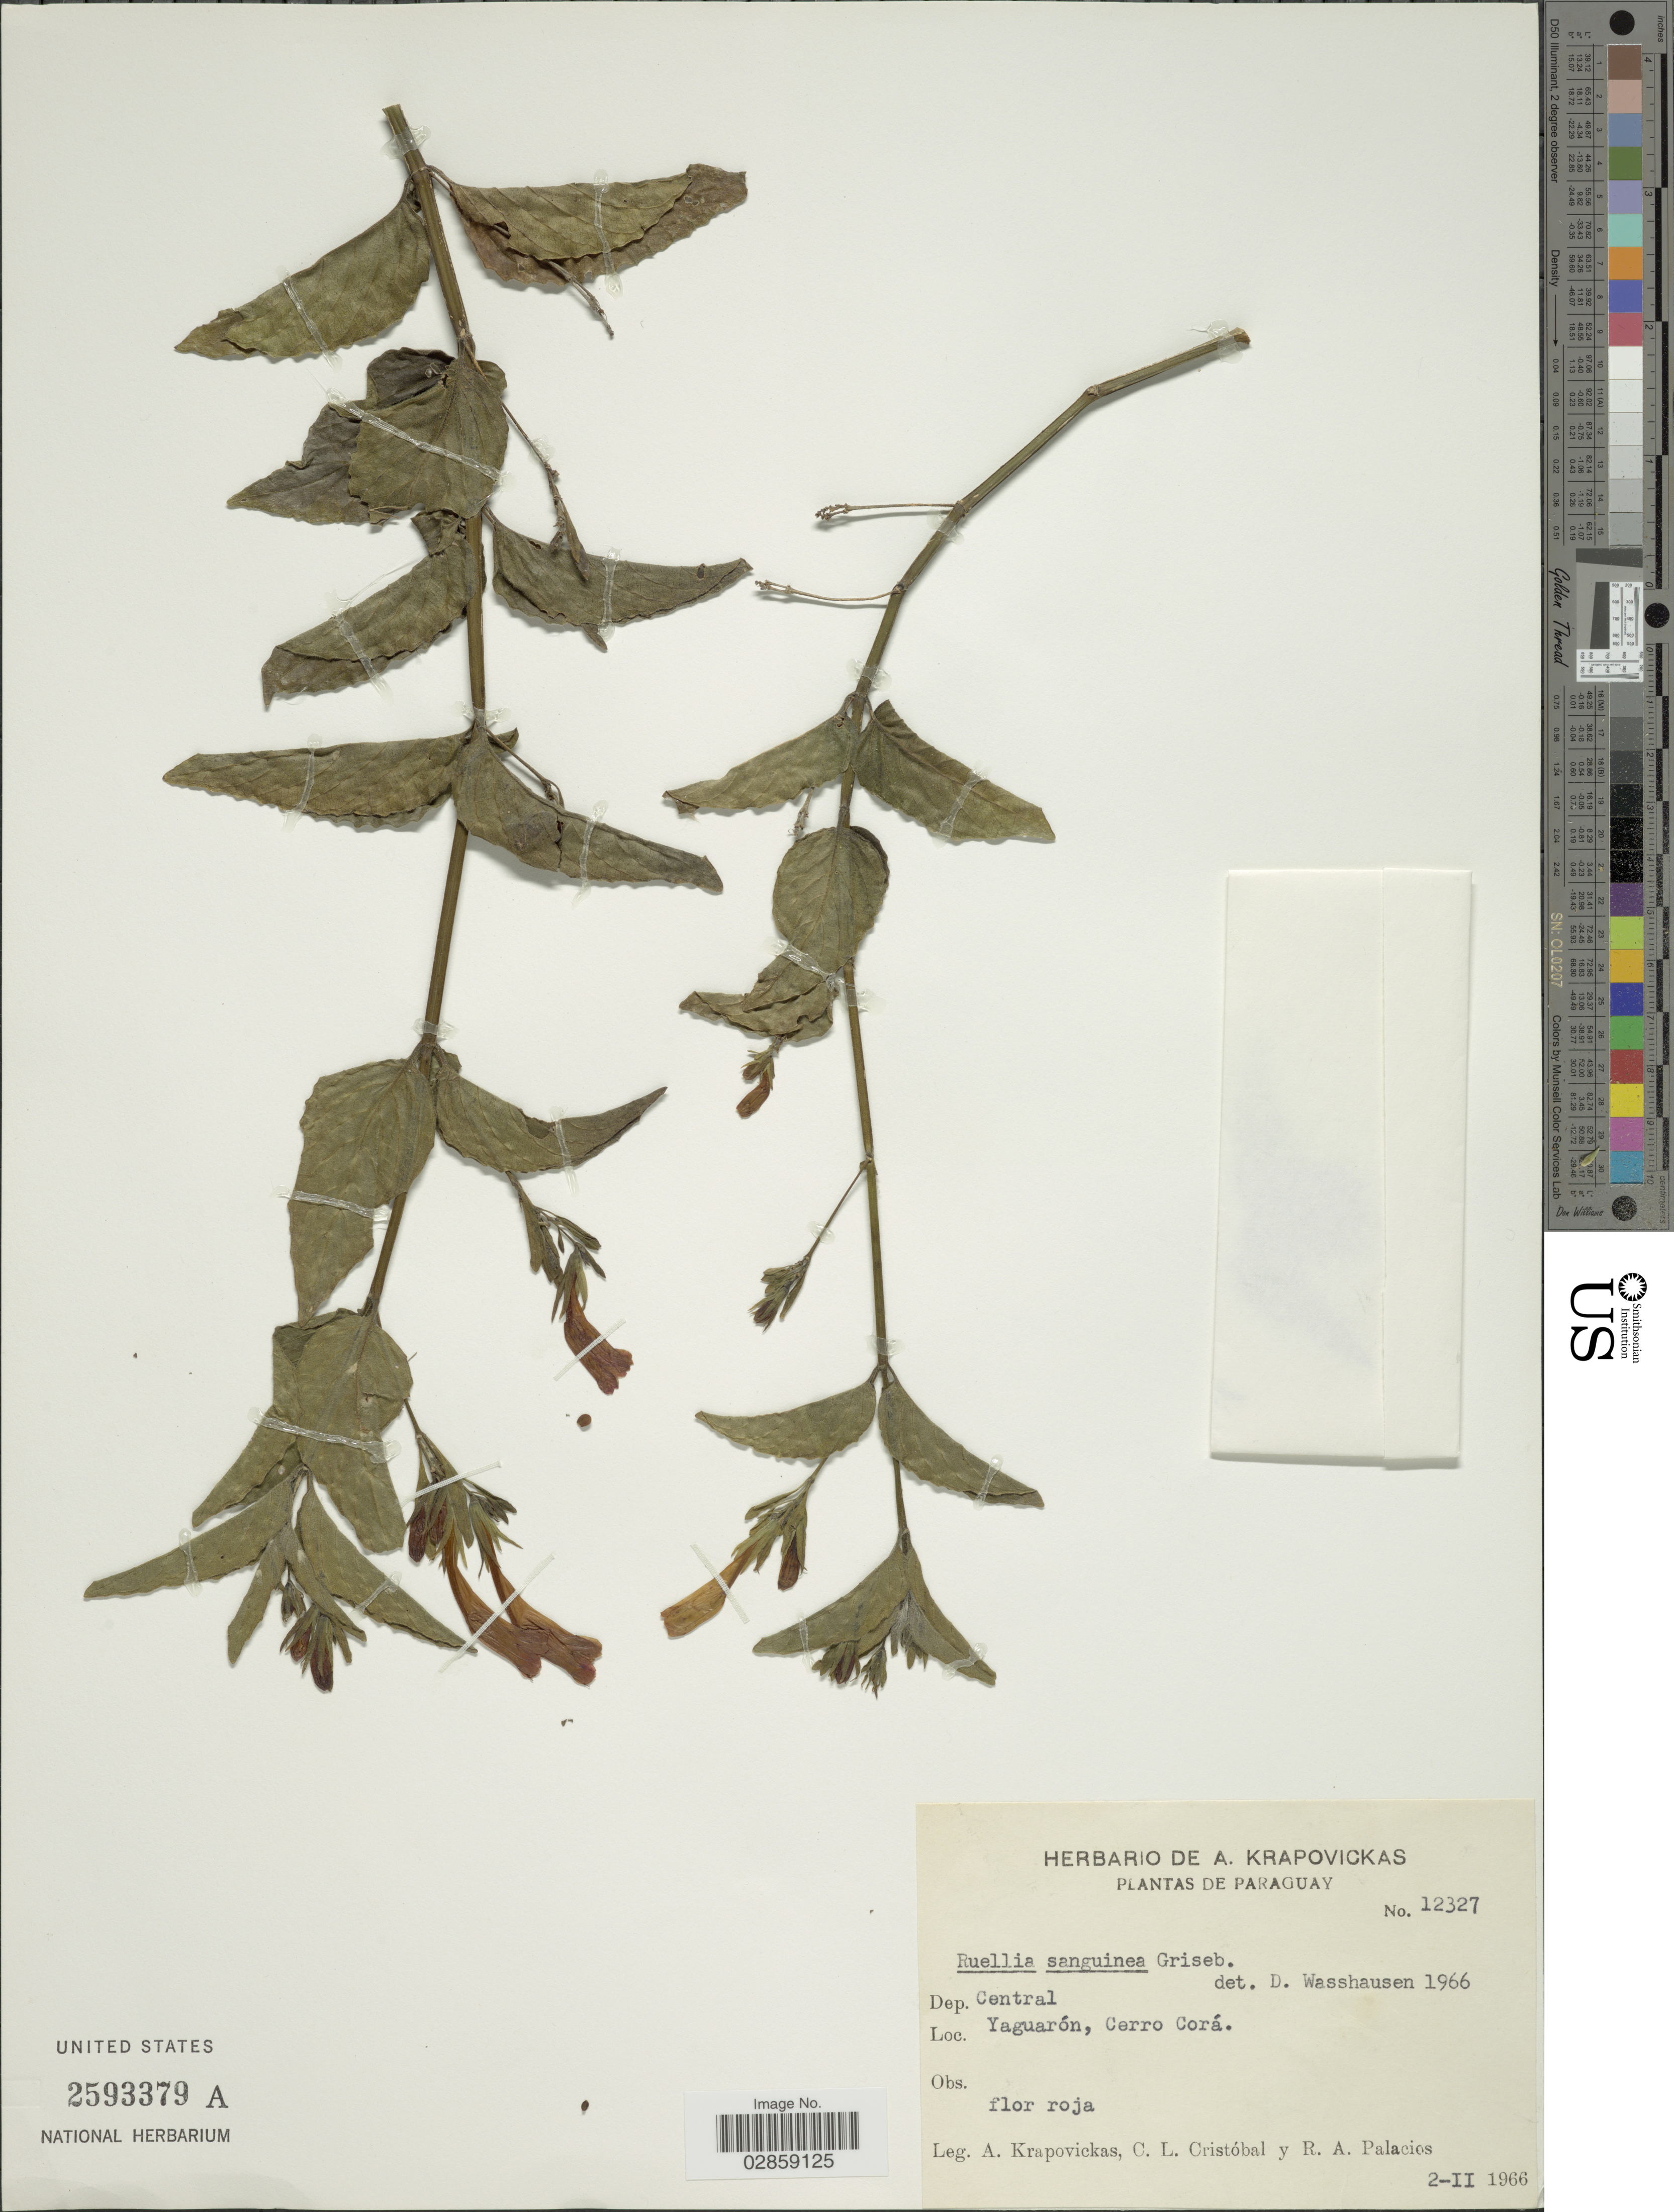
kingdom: Plantae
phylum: Tracheophyta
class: Magnoliopsida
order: Lamiales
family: Acanthaceae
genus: Ruellia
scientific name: Ruellia angustiflora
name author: (Nees) Lindau ex Rambo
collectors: A. Krapovickas, C. L. Cristóbal & R. Palacios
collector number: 12327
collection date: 1966-02-02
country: Paraguay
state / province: Central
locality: Dep. Central. Yaguarón, Cerro Corá.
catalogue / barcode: US 2593379A